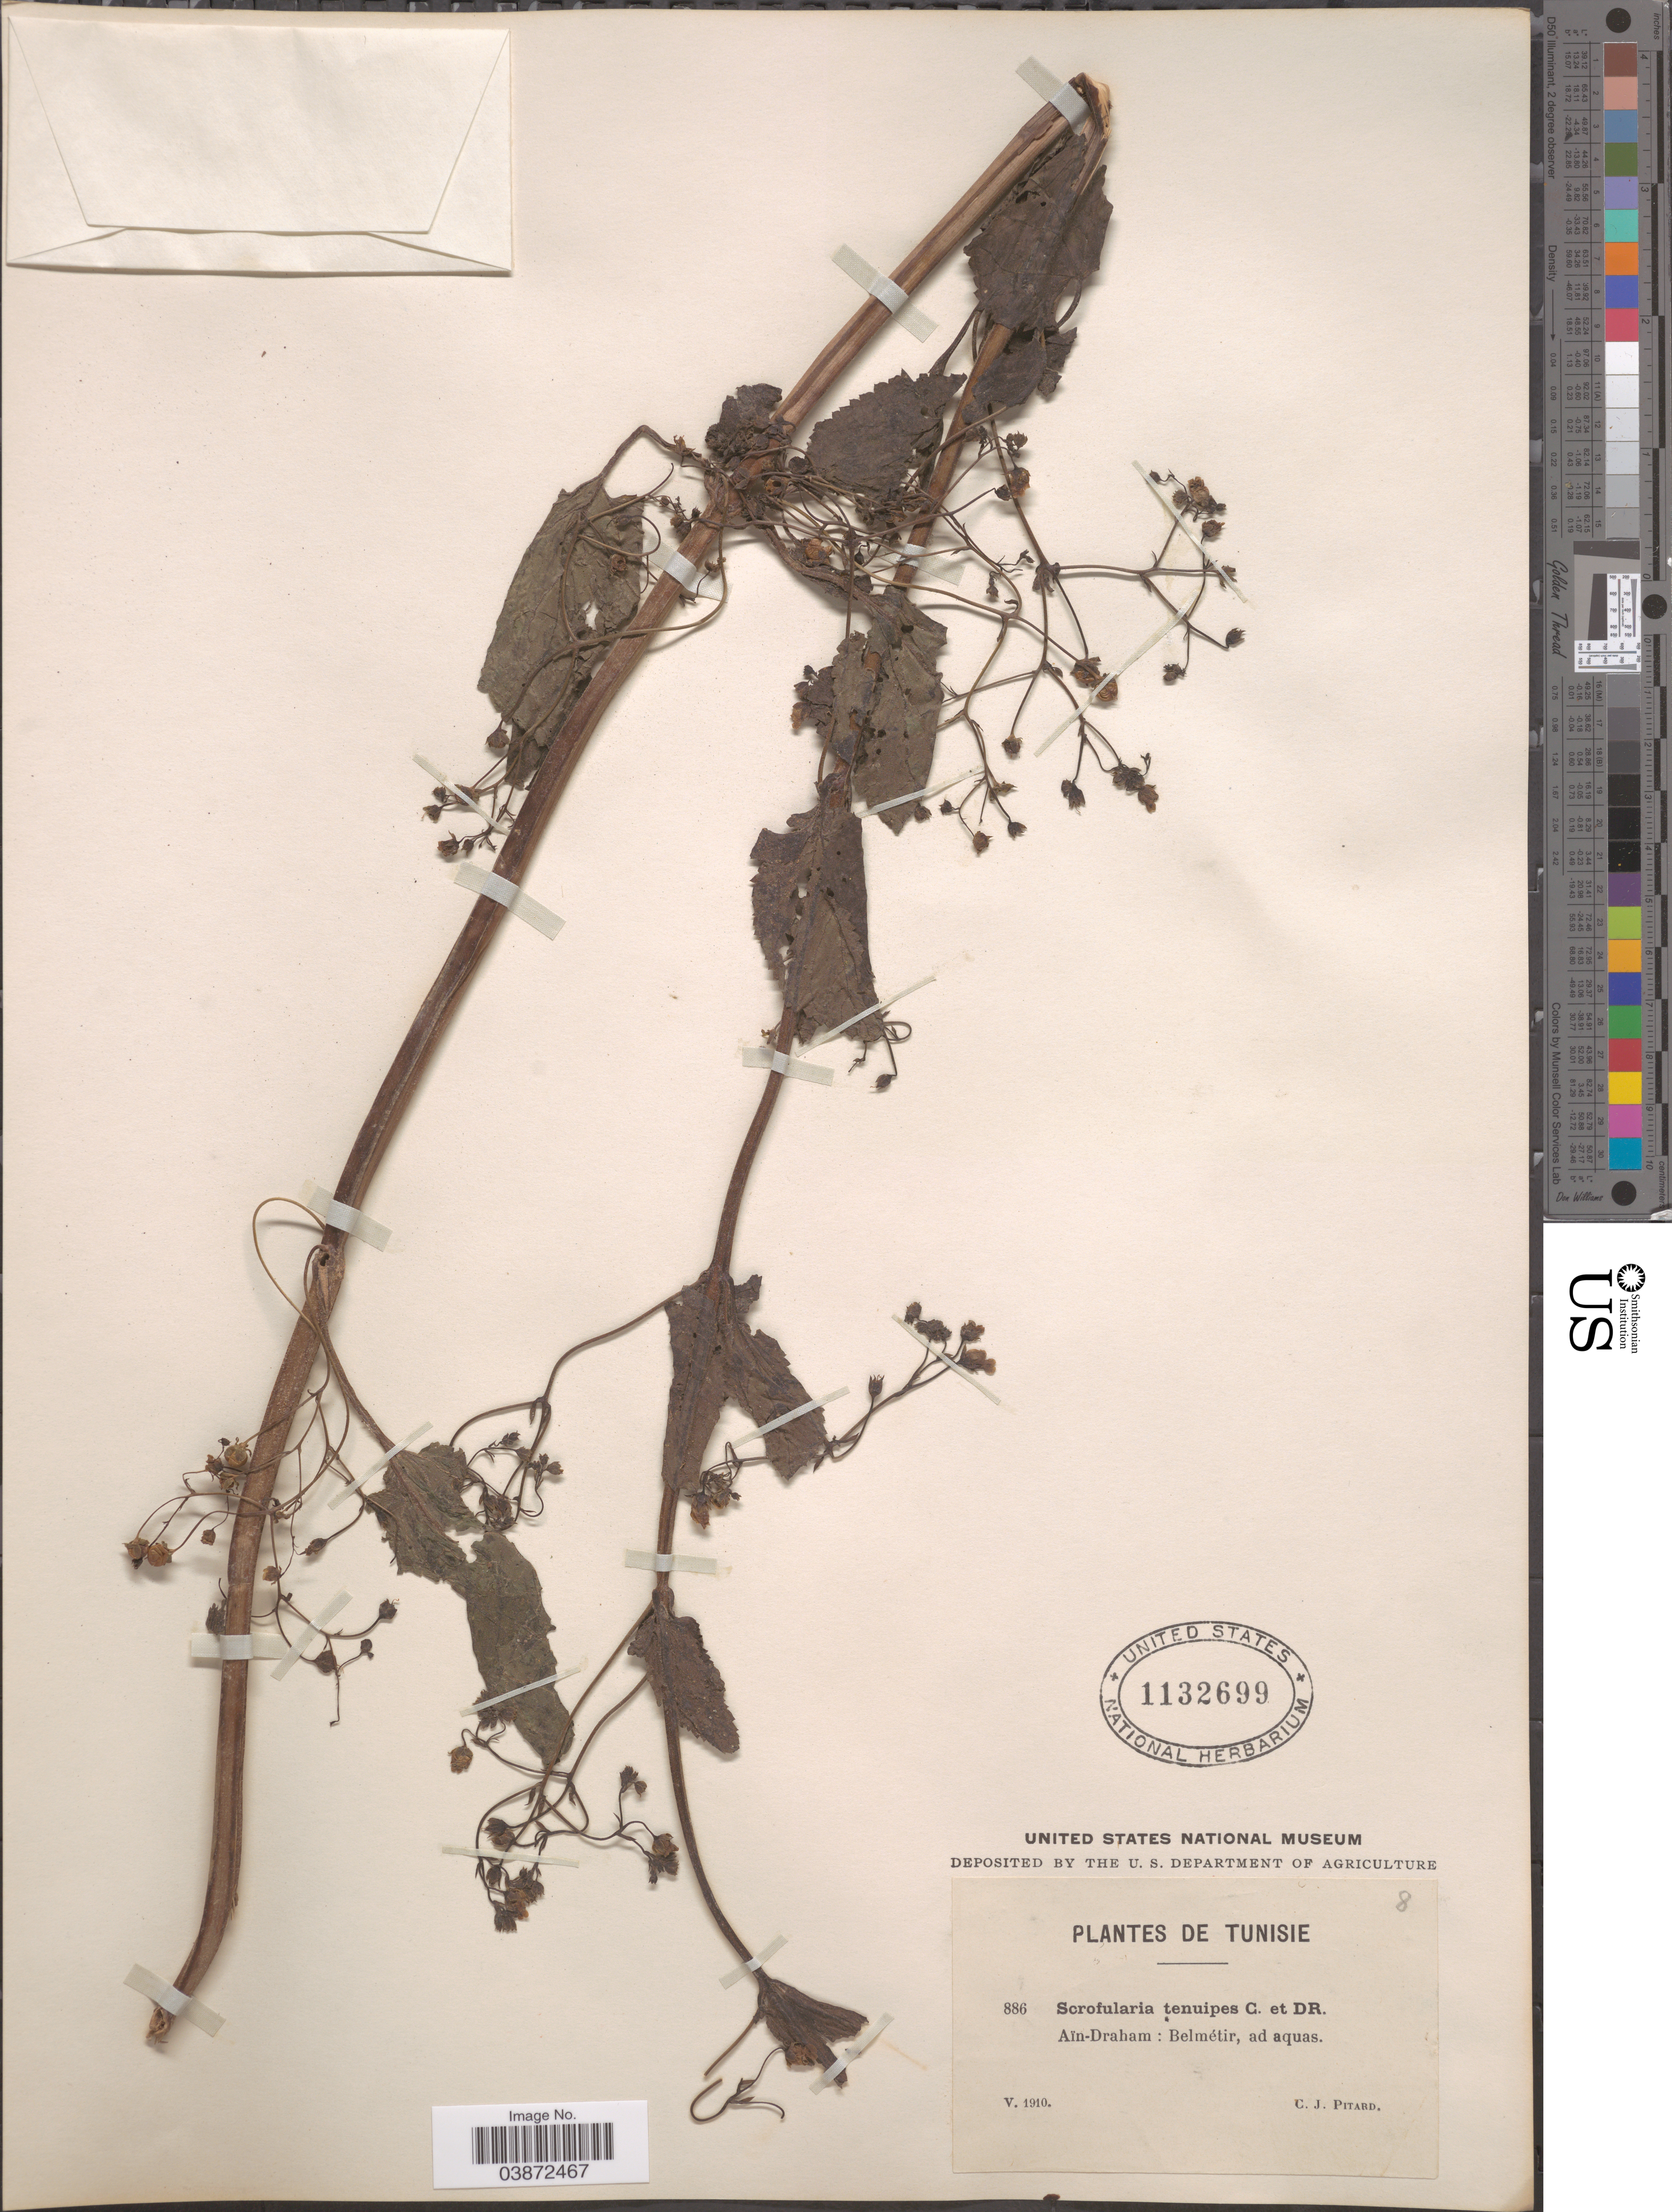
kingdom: Plantae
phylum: Tracheophyta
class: Magnoliopsida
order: Lamiales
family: Scrophulariaceae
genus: Scrophularia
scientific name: Scrophularia tenuipes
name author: Coss. & Durieu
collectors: C. Pitard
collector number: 886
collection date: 1910-05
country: Tunisia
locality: Tunisie. Aïn-Draham: Belmétir, ad aquas.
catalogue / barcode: US 1132699